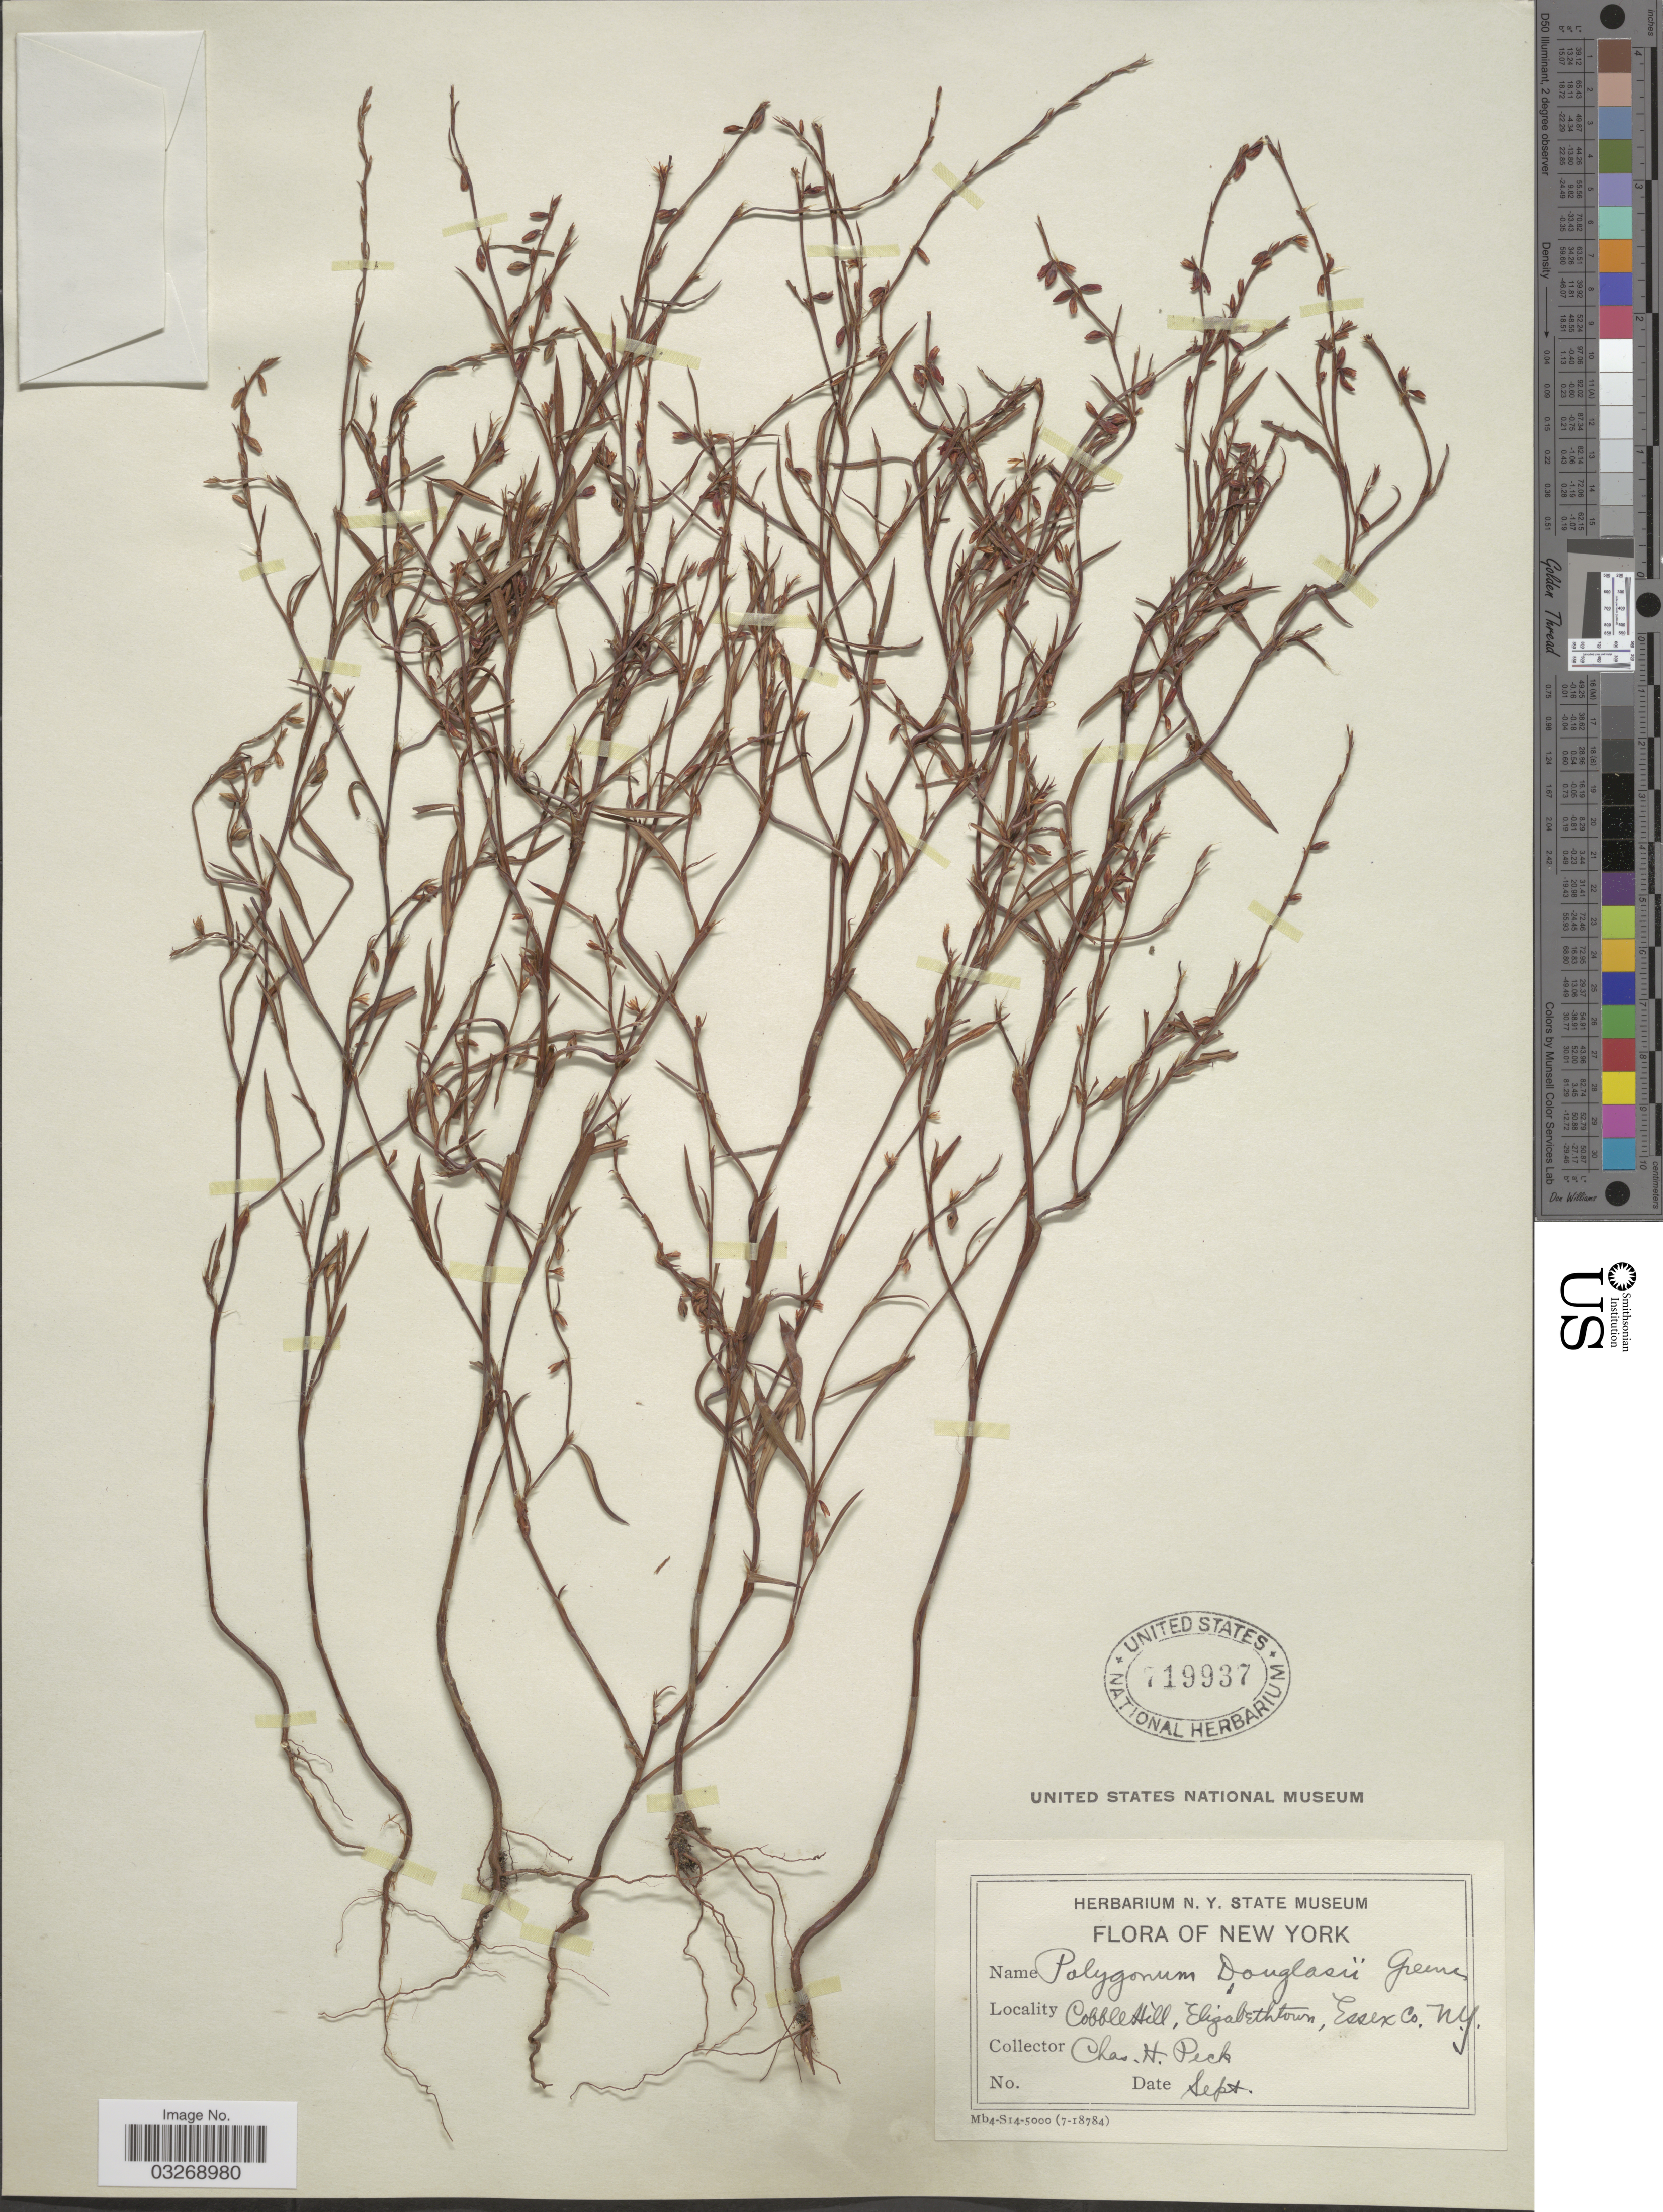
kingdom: Plantae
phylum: Tracheophyta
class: Magnoliopsida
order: Caryophyllales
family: Polygonaceae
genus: Polygonum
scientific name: Polygonum douglasii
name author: Greene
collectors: C. H. Peck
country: United States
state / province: New York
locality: Cobble Hill, Elizabethtown, Essex Co.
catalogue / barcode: US 719937